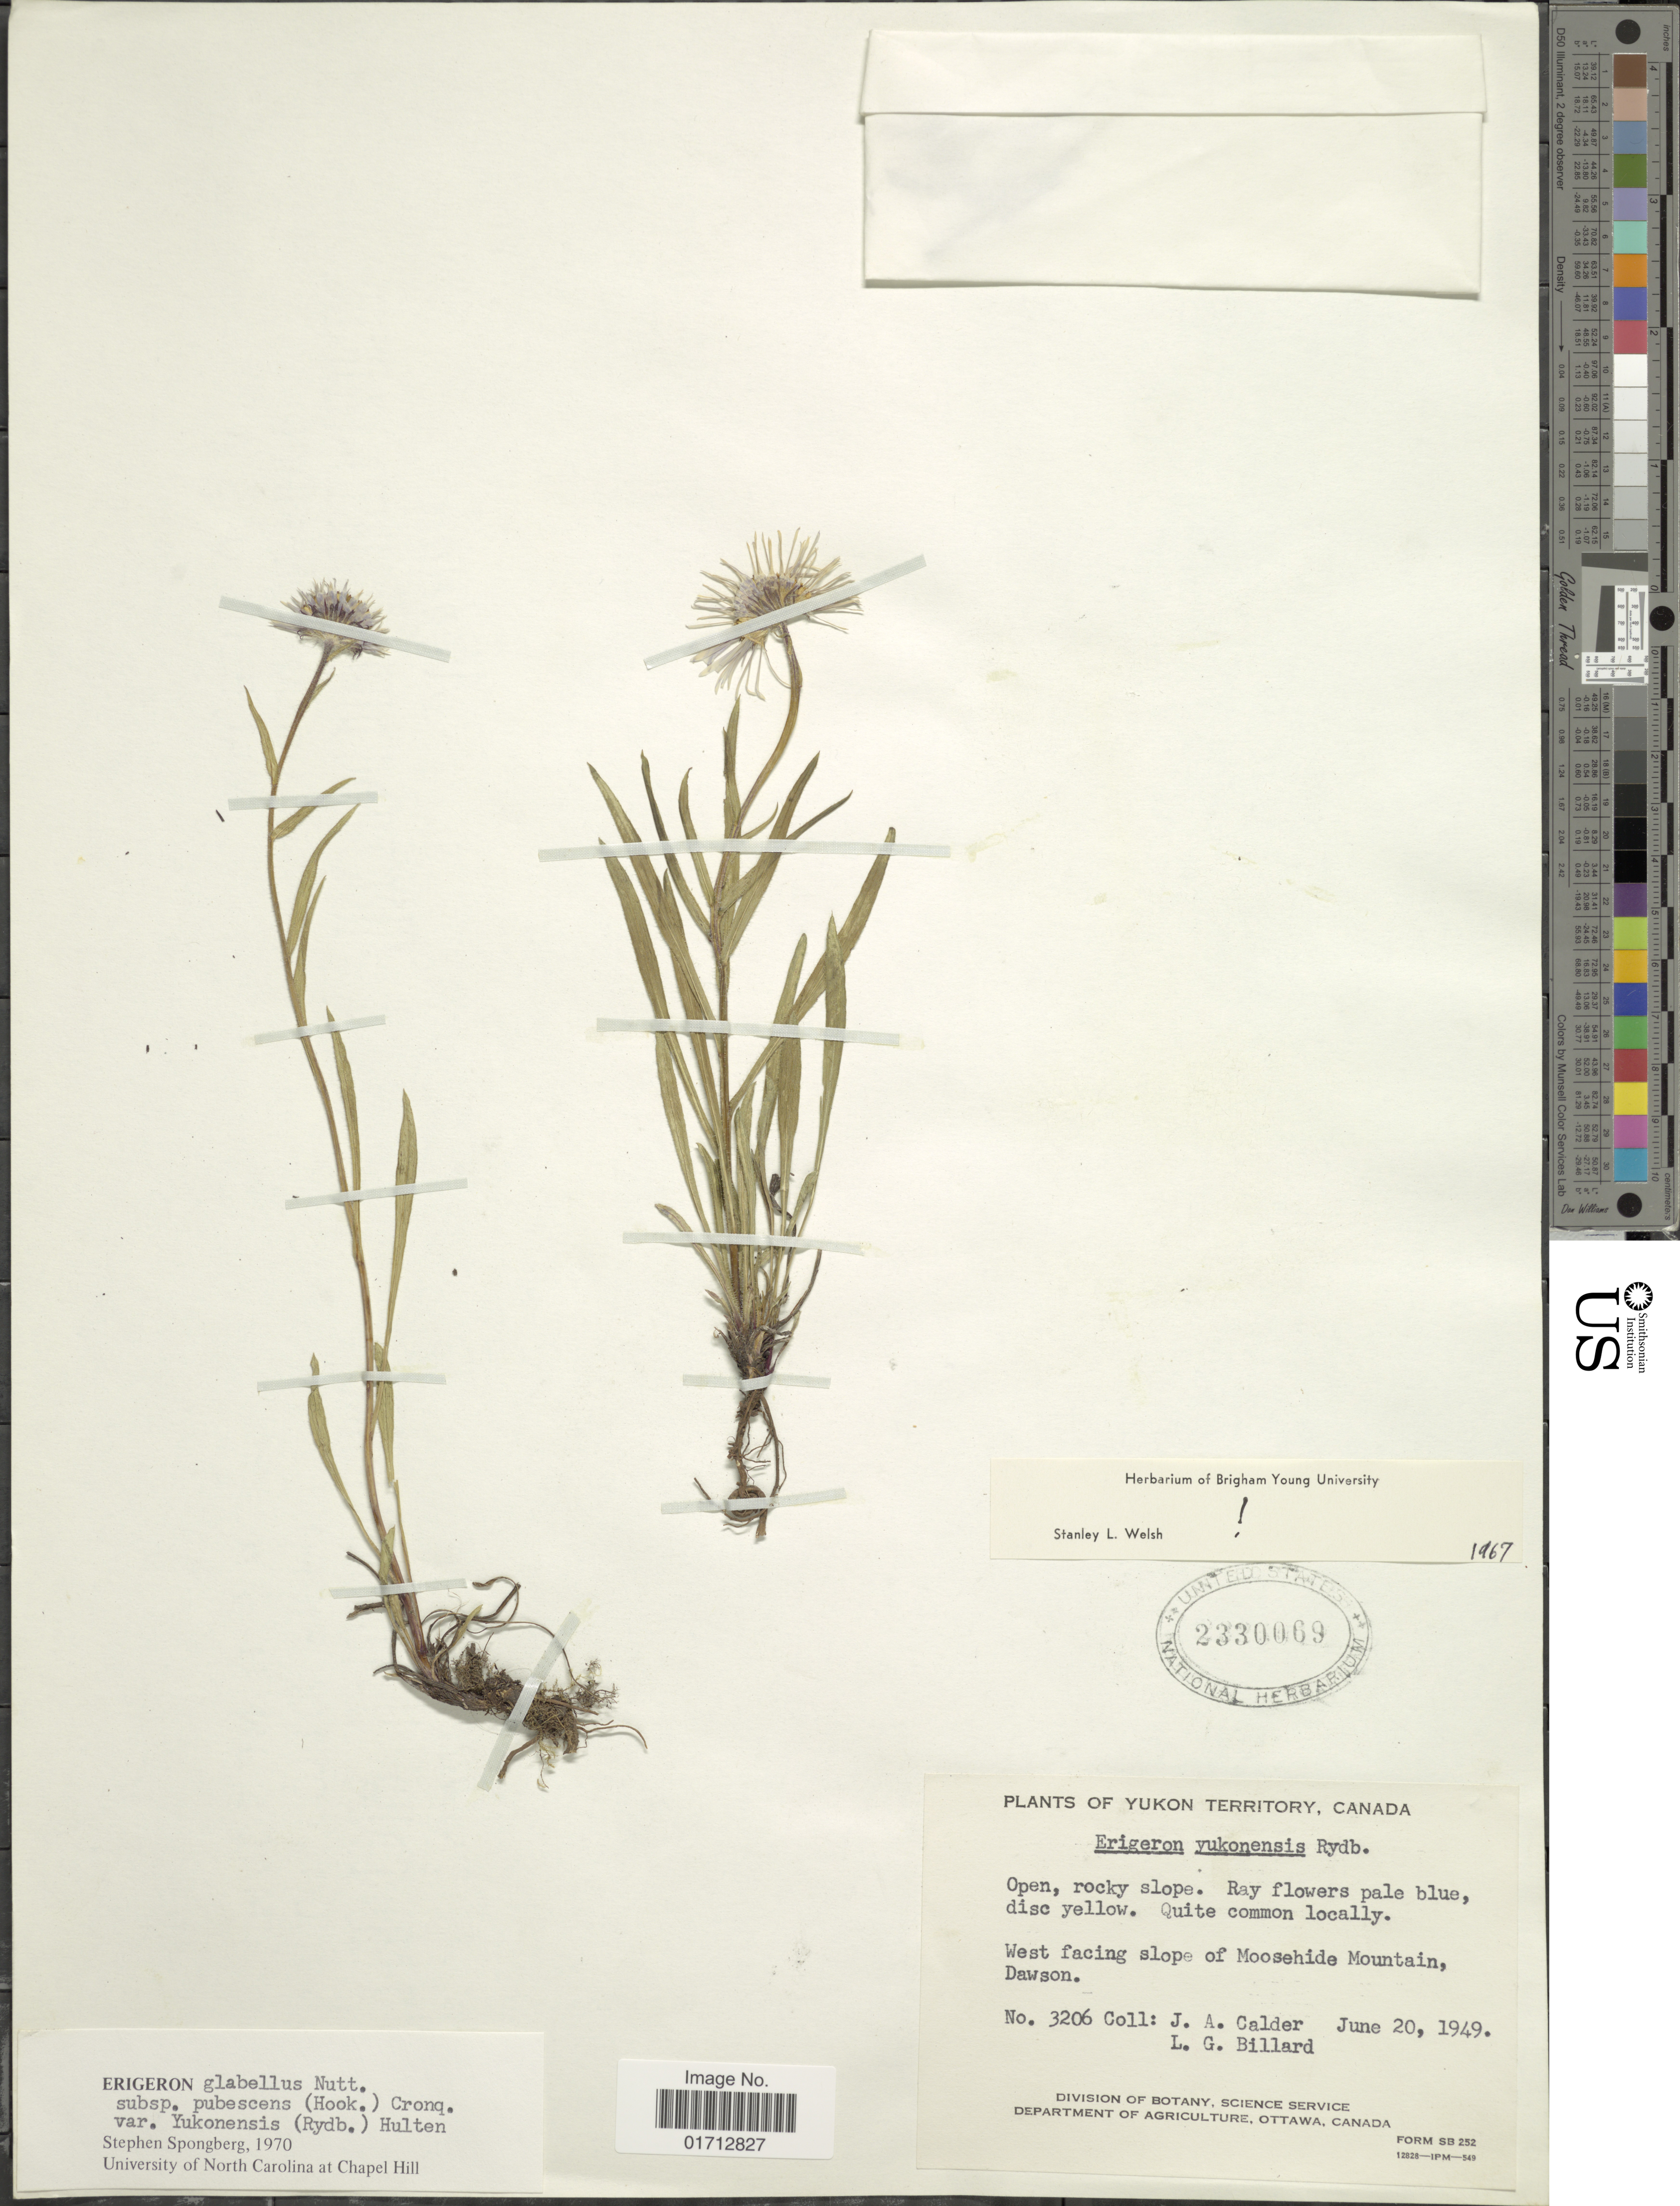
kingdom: Plantae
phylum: Tracheophyta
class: Magnoliopsida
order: Asterales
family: Asteraceae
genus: Erigeron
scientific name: Erigeron glabellus subsp. pubescens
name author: (Hook.) Cronq.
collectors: J. A. Calder & L. Billard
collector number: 3206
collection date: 1949-06-20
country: Canada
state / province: Yukon Territory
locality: West facing slope of Moosehide Mountain, Dawson.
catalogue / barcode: US 2330069